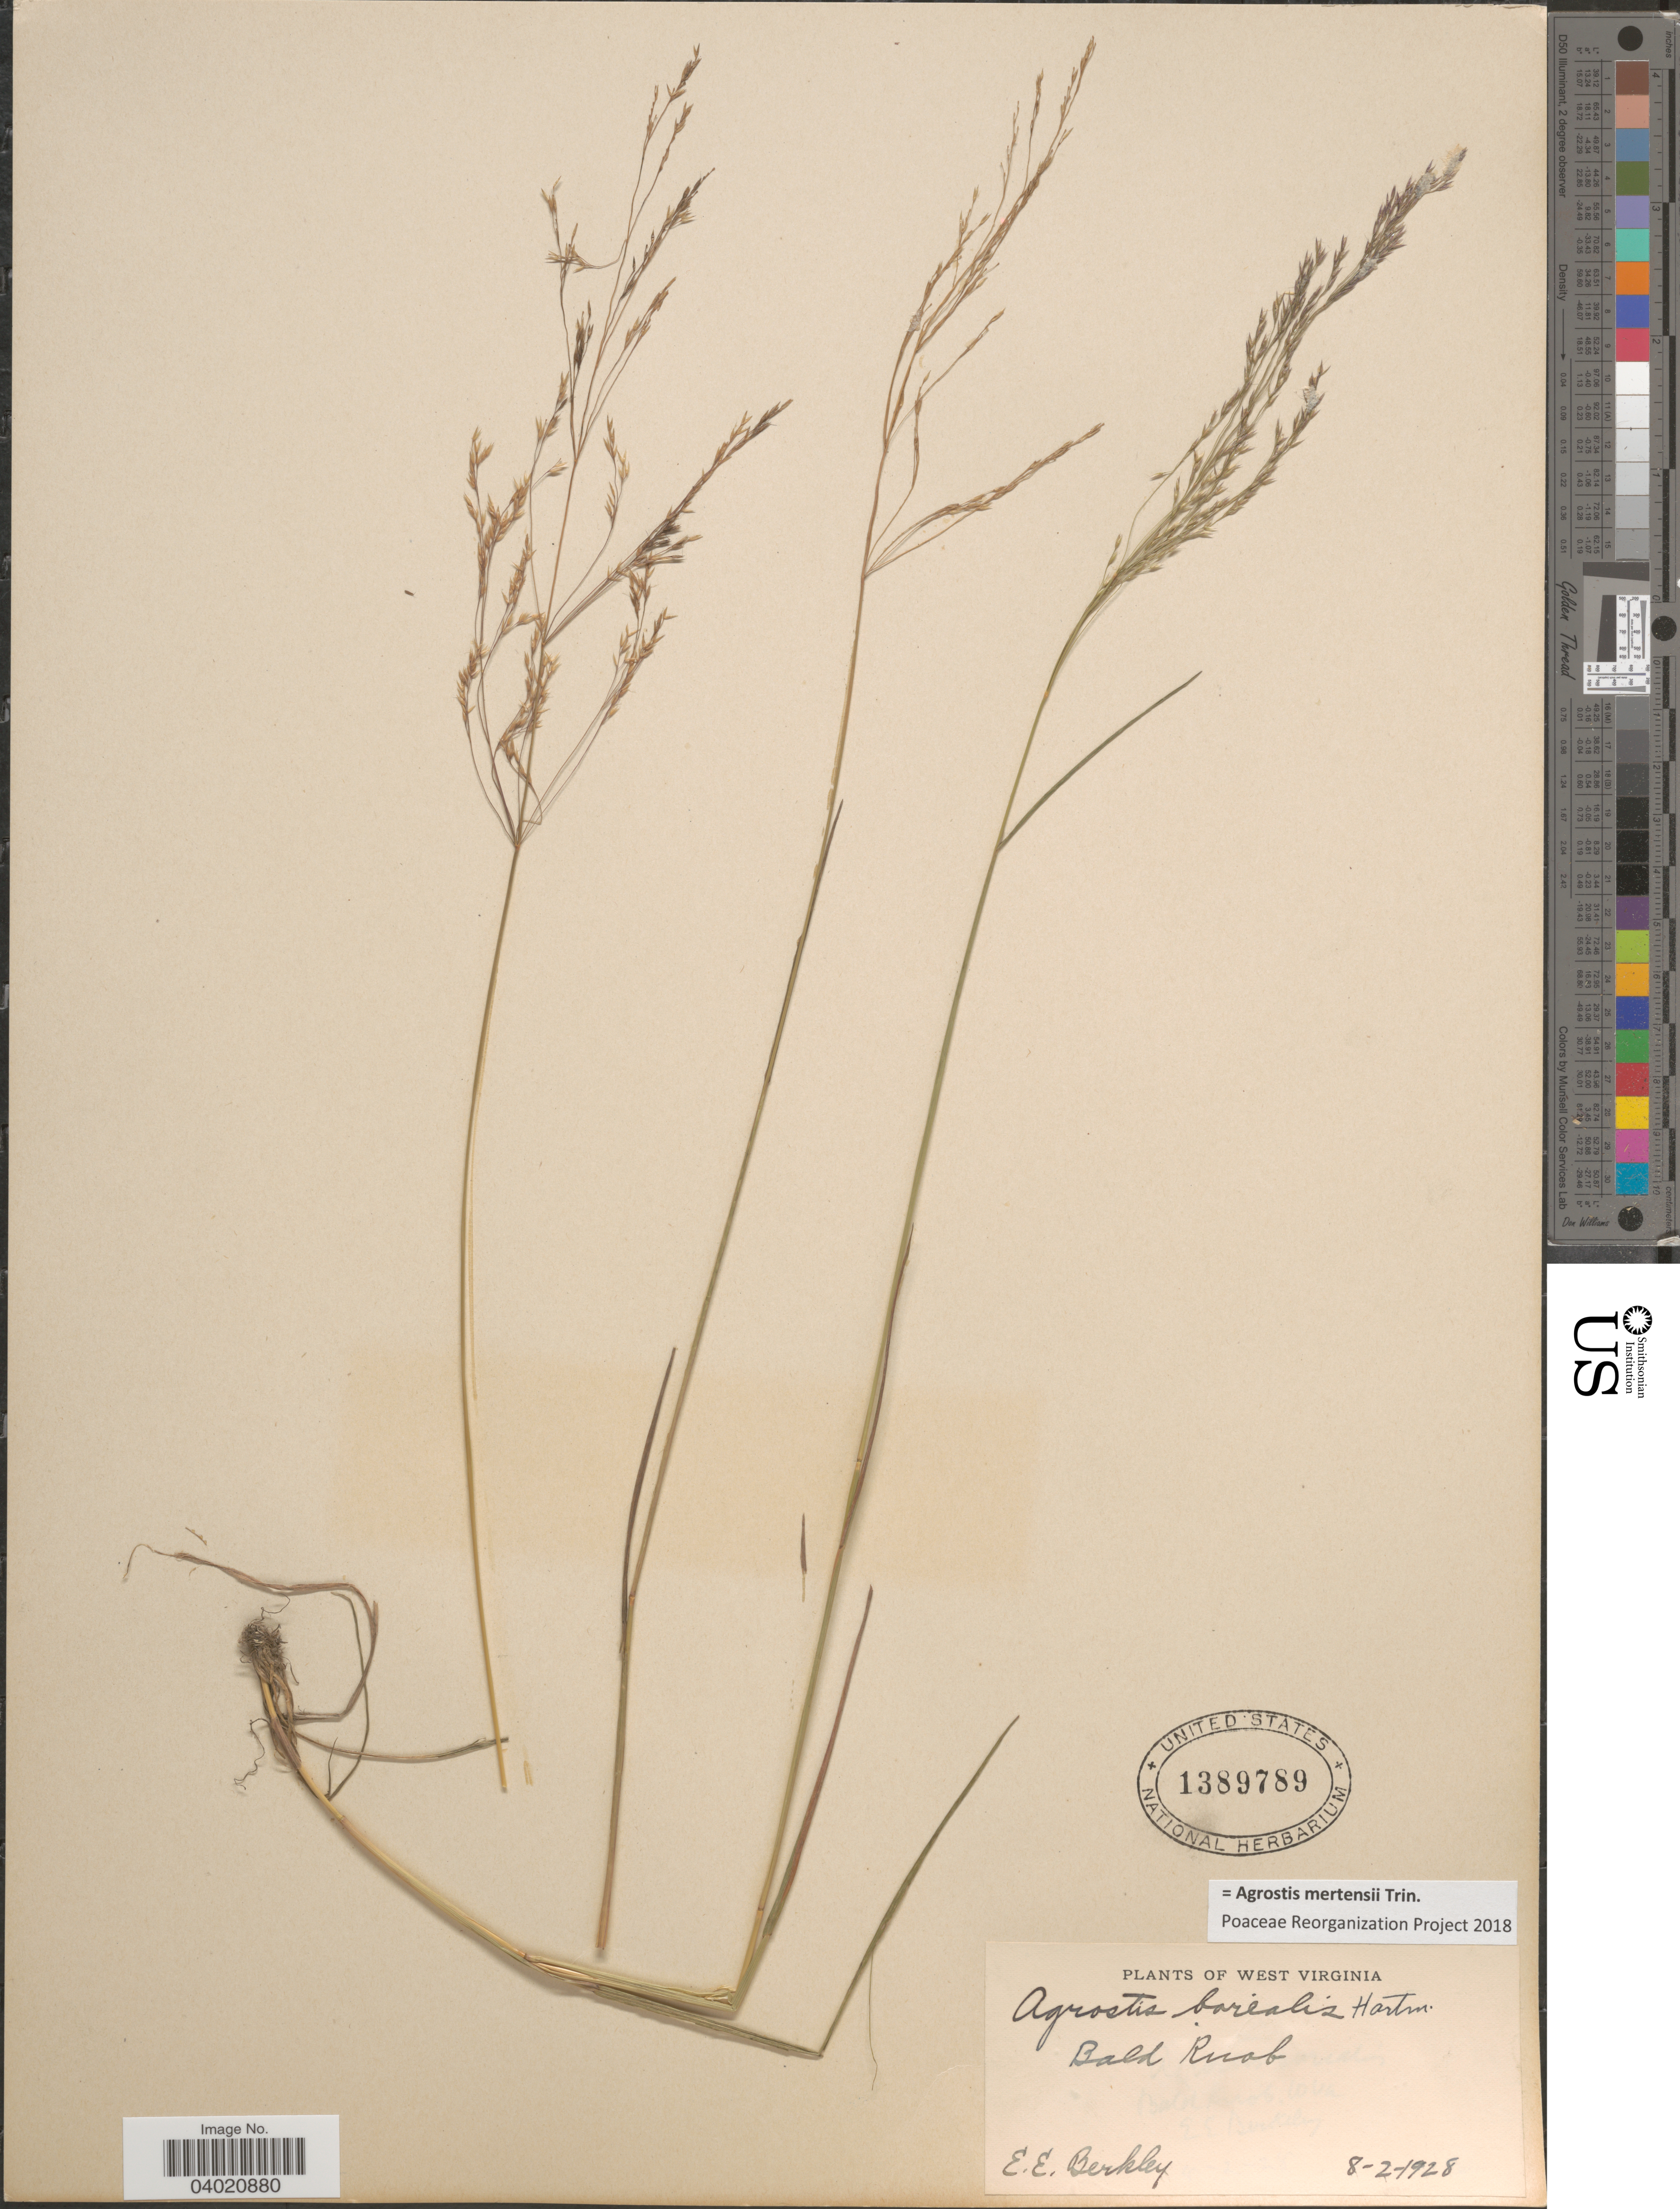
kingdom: Plantae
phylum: Tracheophyta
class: Liliopsida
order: Poales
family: Poaceae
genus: Agrostis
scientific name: Agrostis mertensii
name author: Trin.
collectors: E. Berkley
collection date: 1928-08-02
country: United States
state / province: Virginia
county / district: Giles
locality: Bald Knob.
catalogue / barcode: US 1389789